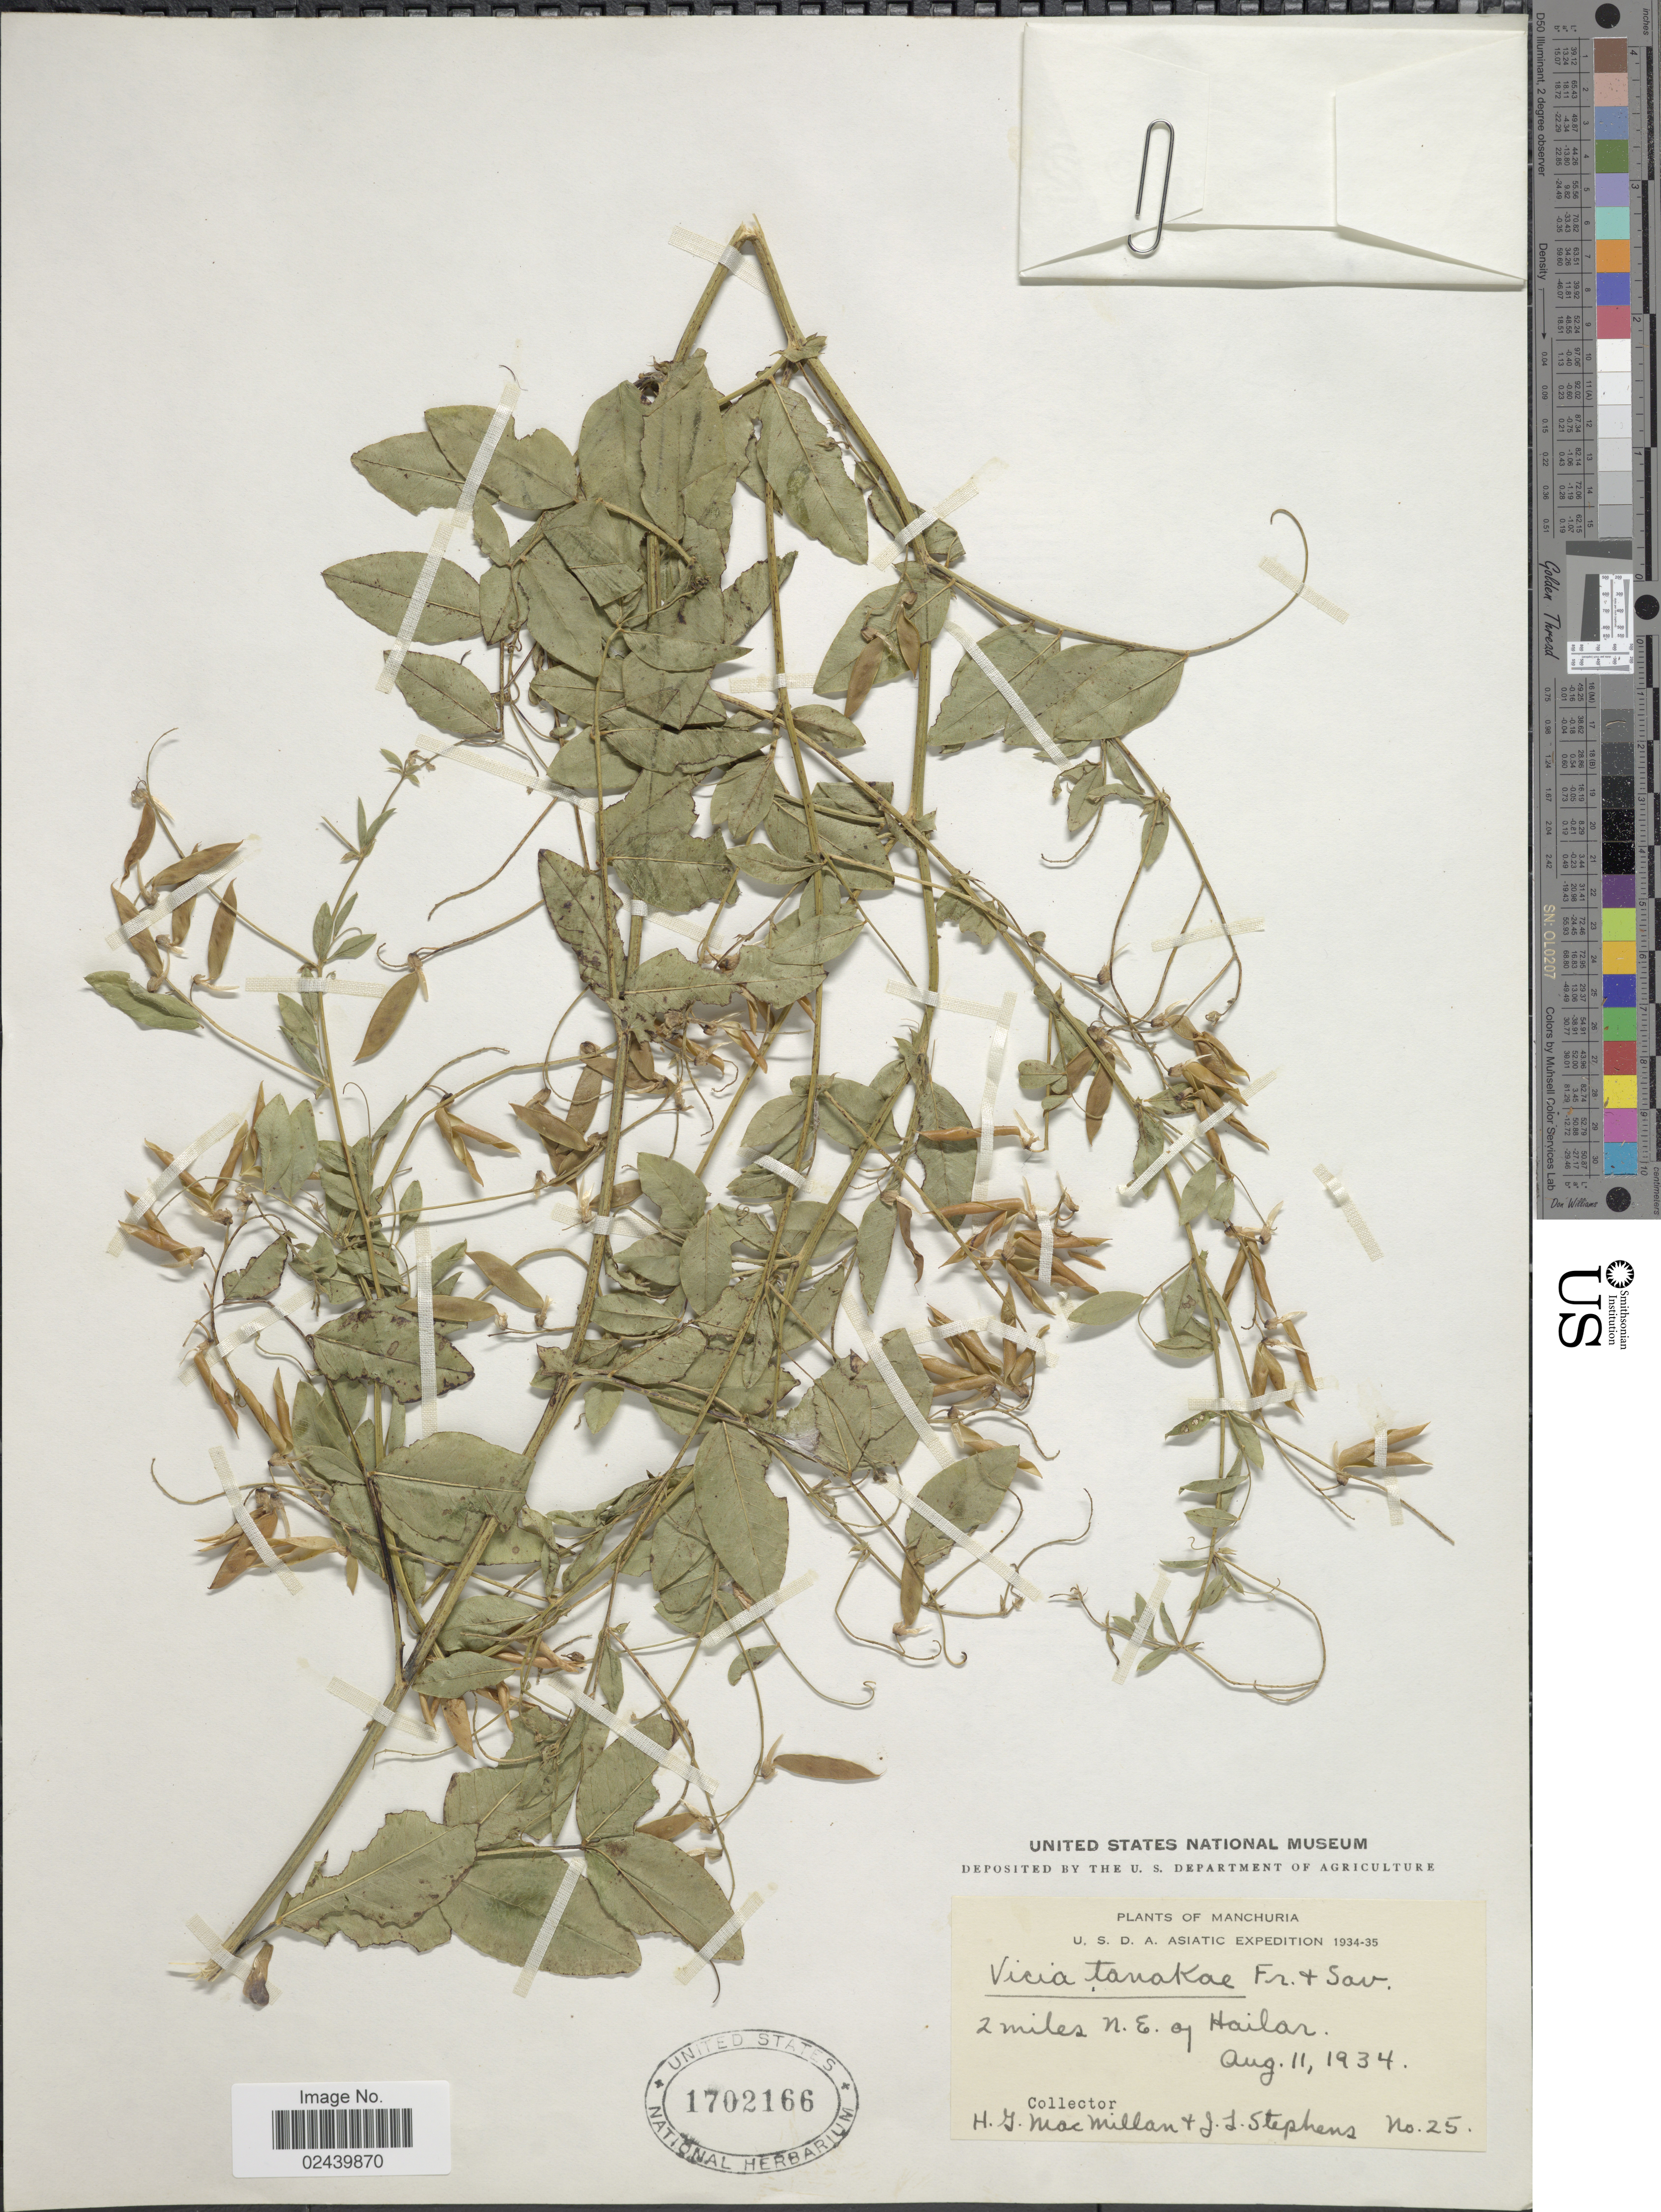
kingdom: Plantae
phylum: Tracheophyta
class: Magnoliopsida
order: Fabales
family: Fabaceae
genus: Vicia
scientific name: Vicia tanakae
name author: Franch. & Sav.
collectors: H. MacMillan & J. Stephens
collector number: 25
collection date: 1934-08-11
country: China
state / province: Nei Monggol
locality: Manchuria. 2 miles N.E. of Hailar.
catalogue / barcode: US 1702166